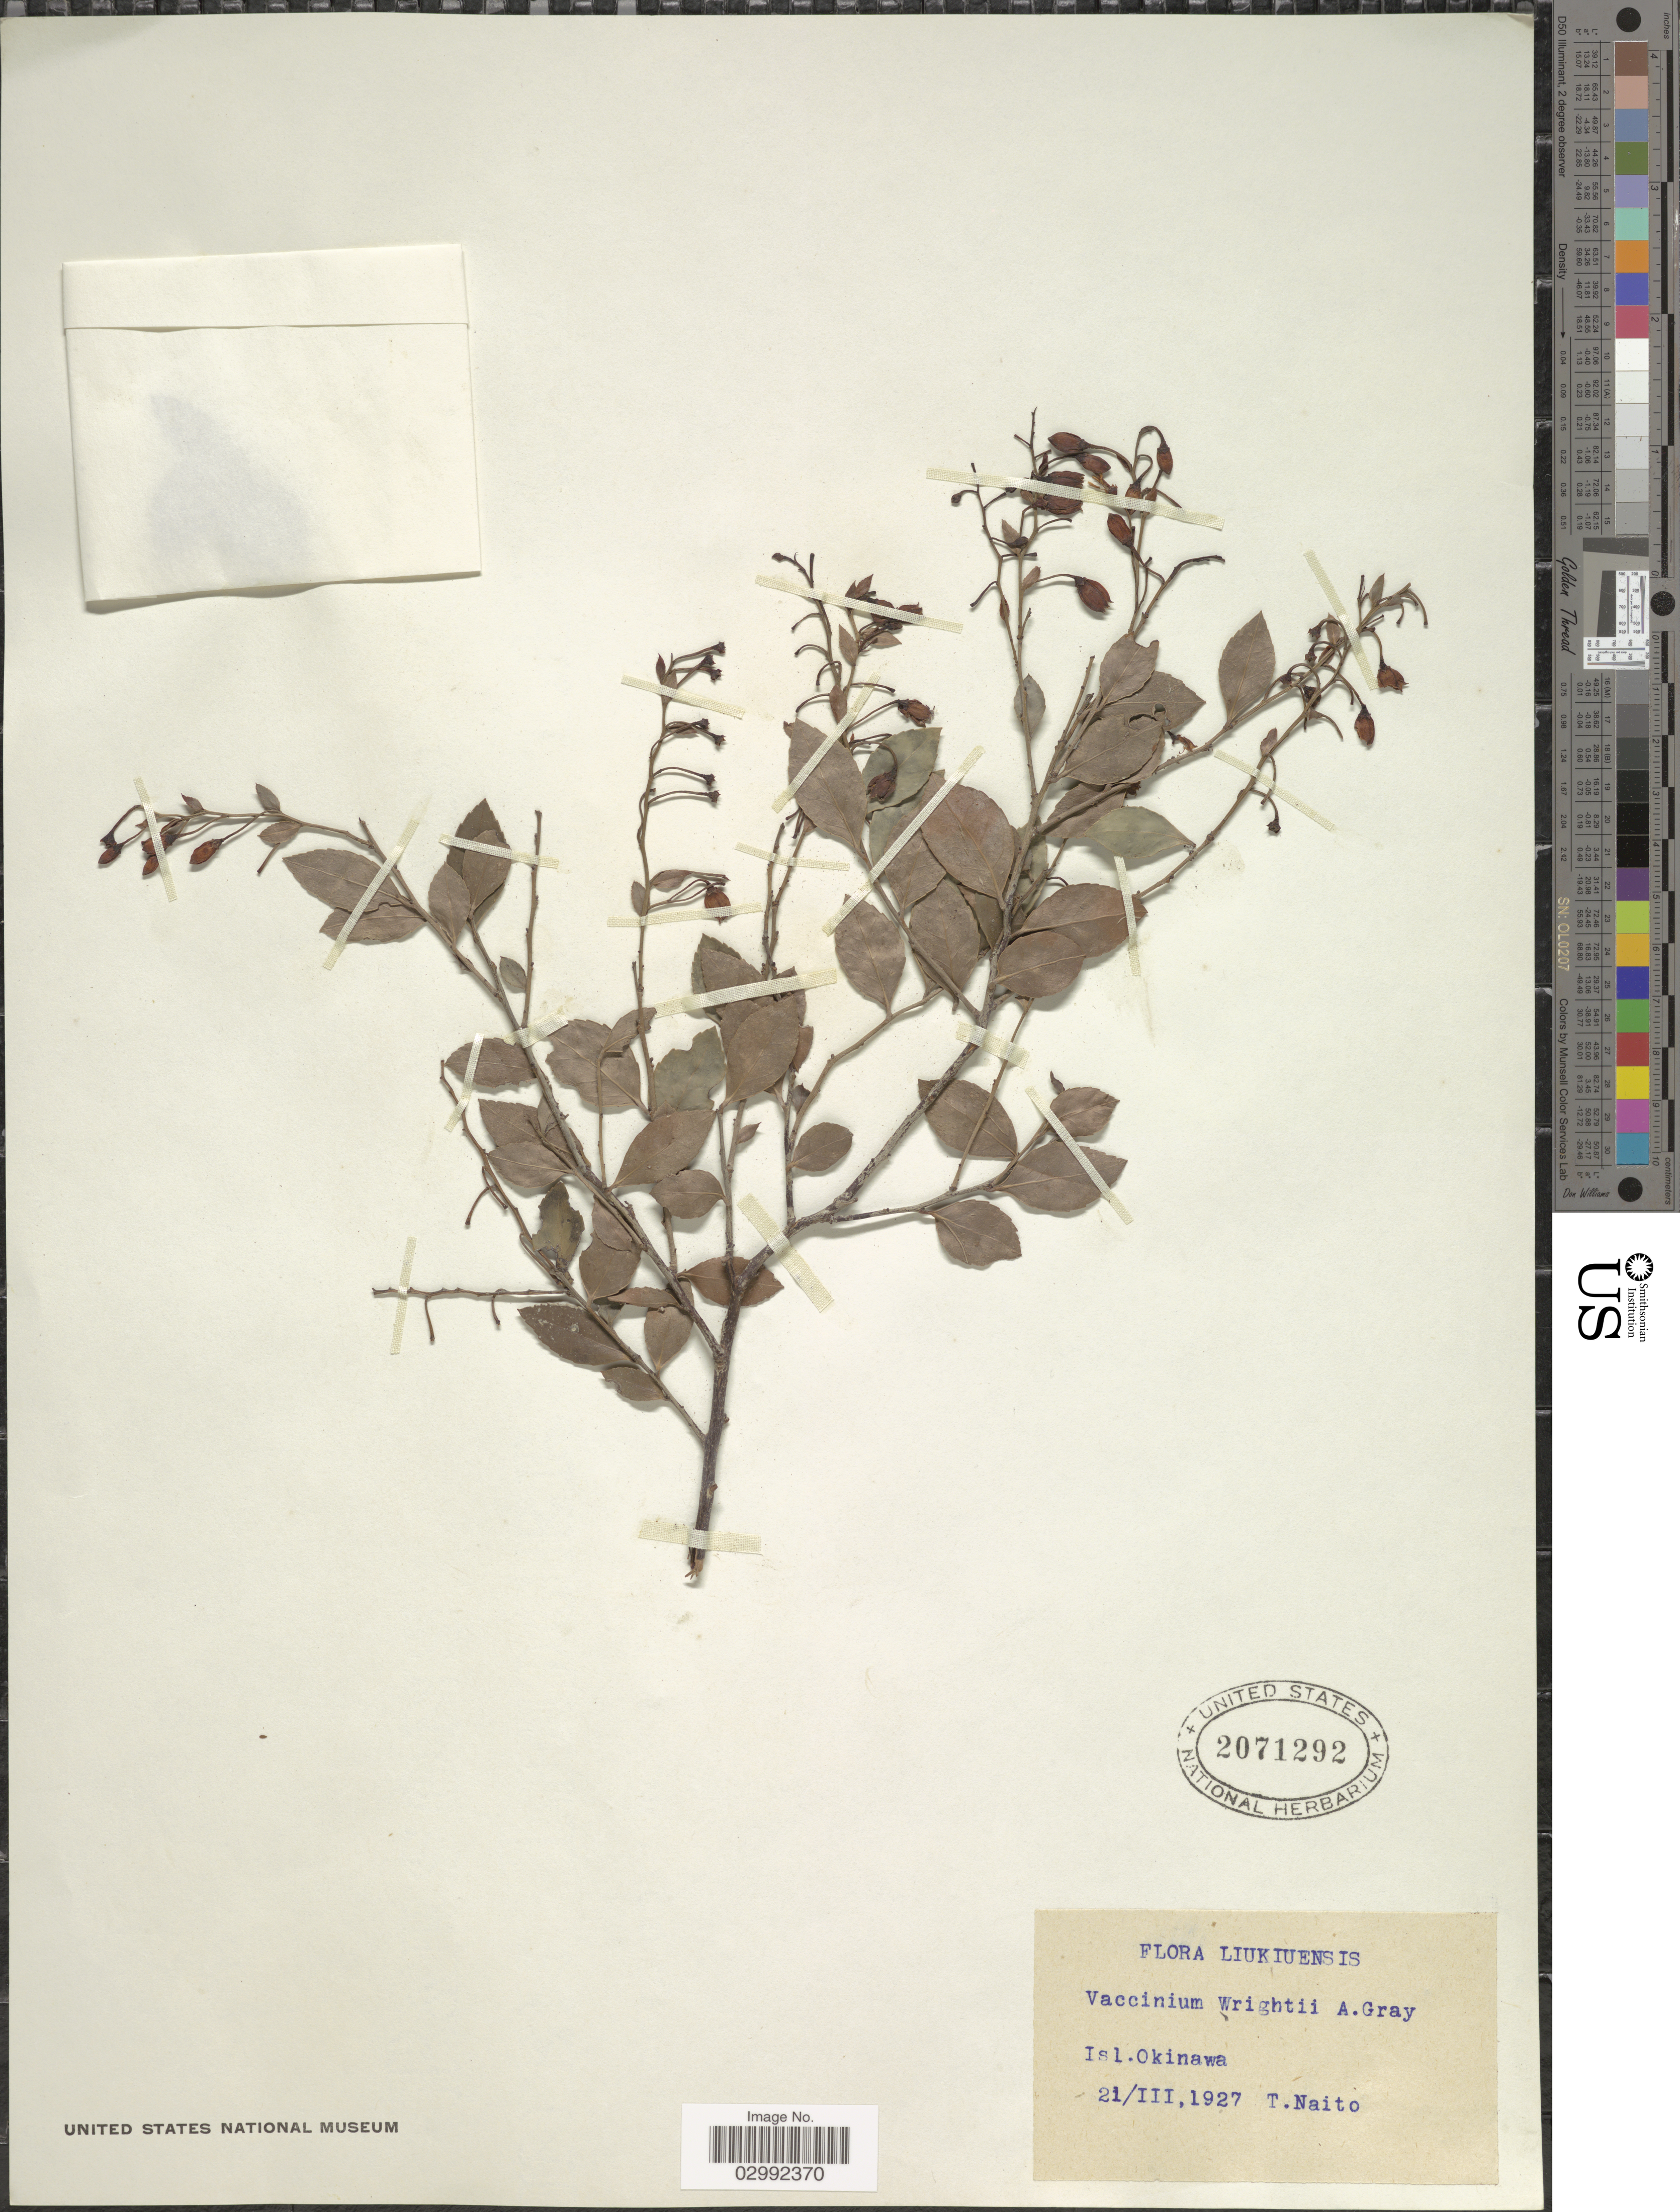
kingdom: Plantae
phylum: Tracheophyta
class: Magnoliopsida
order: Ericales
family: Ericaceae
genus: Vaccinium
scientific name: Vaccinium wrightii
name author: A. Gray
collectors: T. Naito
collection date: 1927-03-21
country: Japan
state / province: Okinawa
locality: Liukiuensis. Isl. Okinawa.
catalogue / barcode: US 2071292